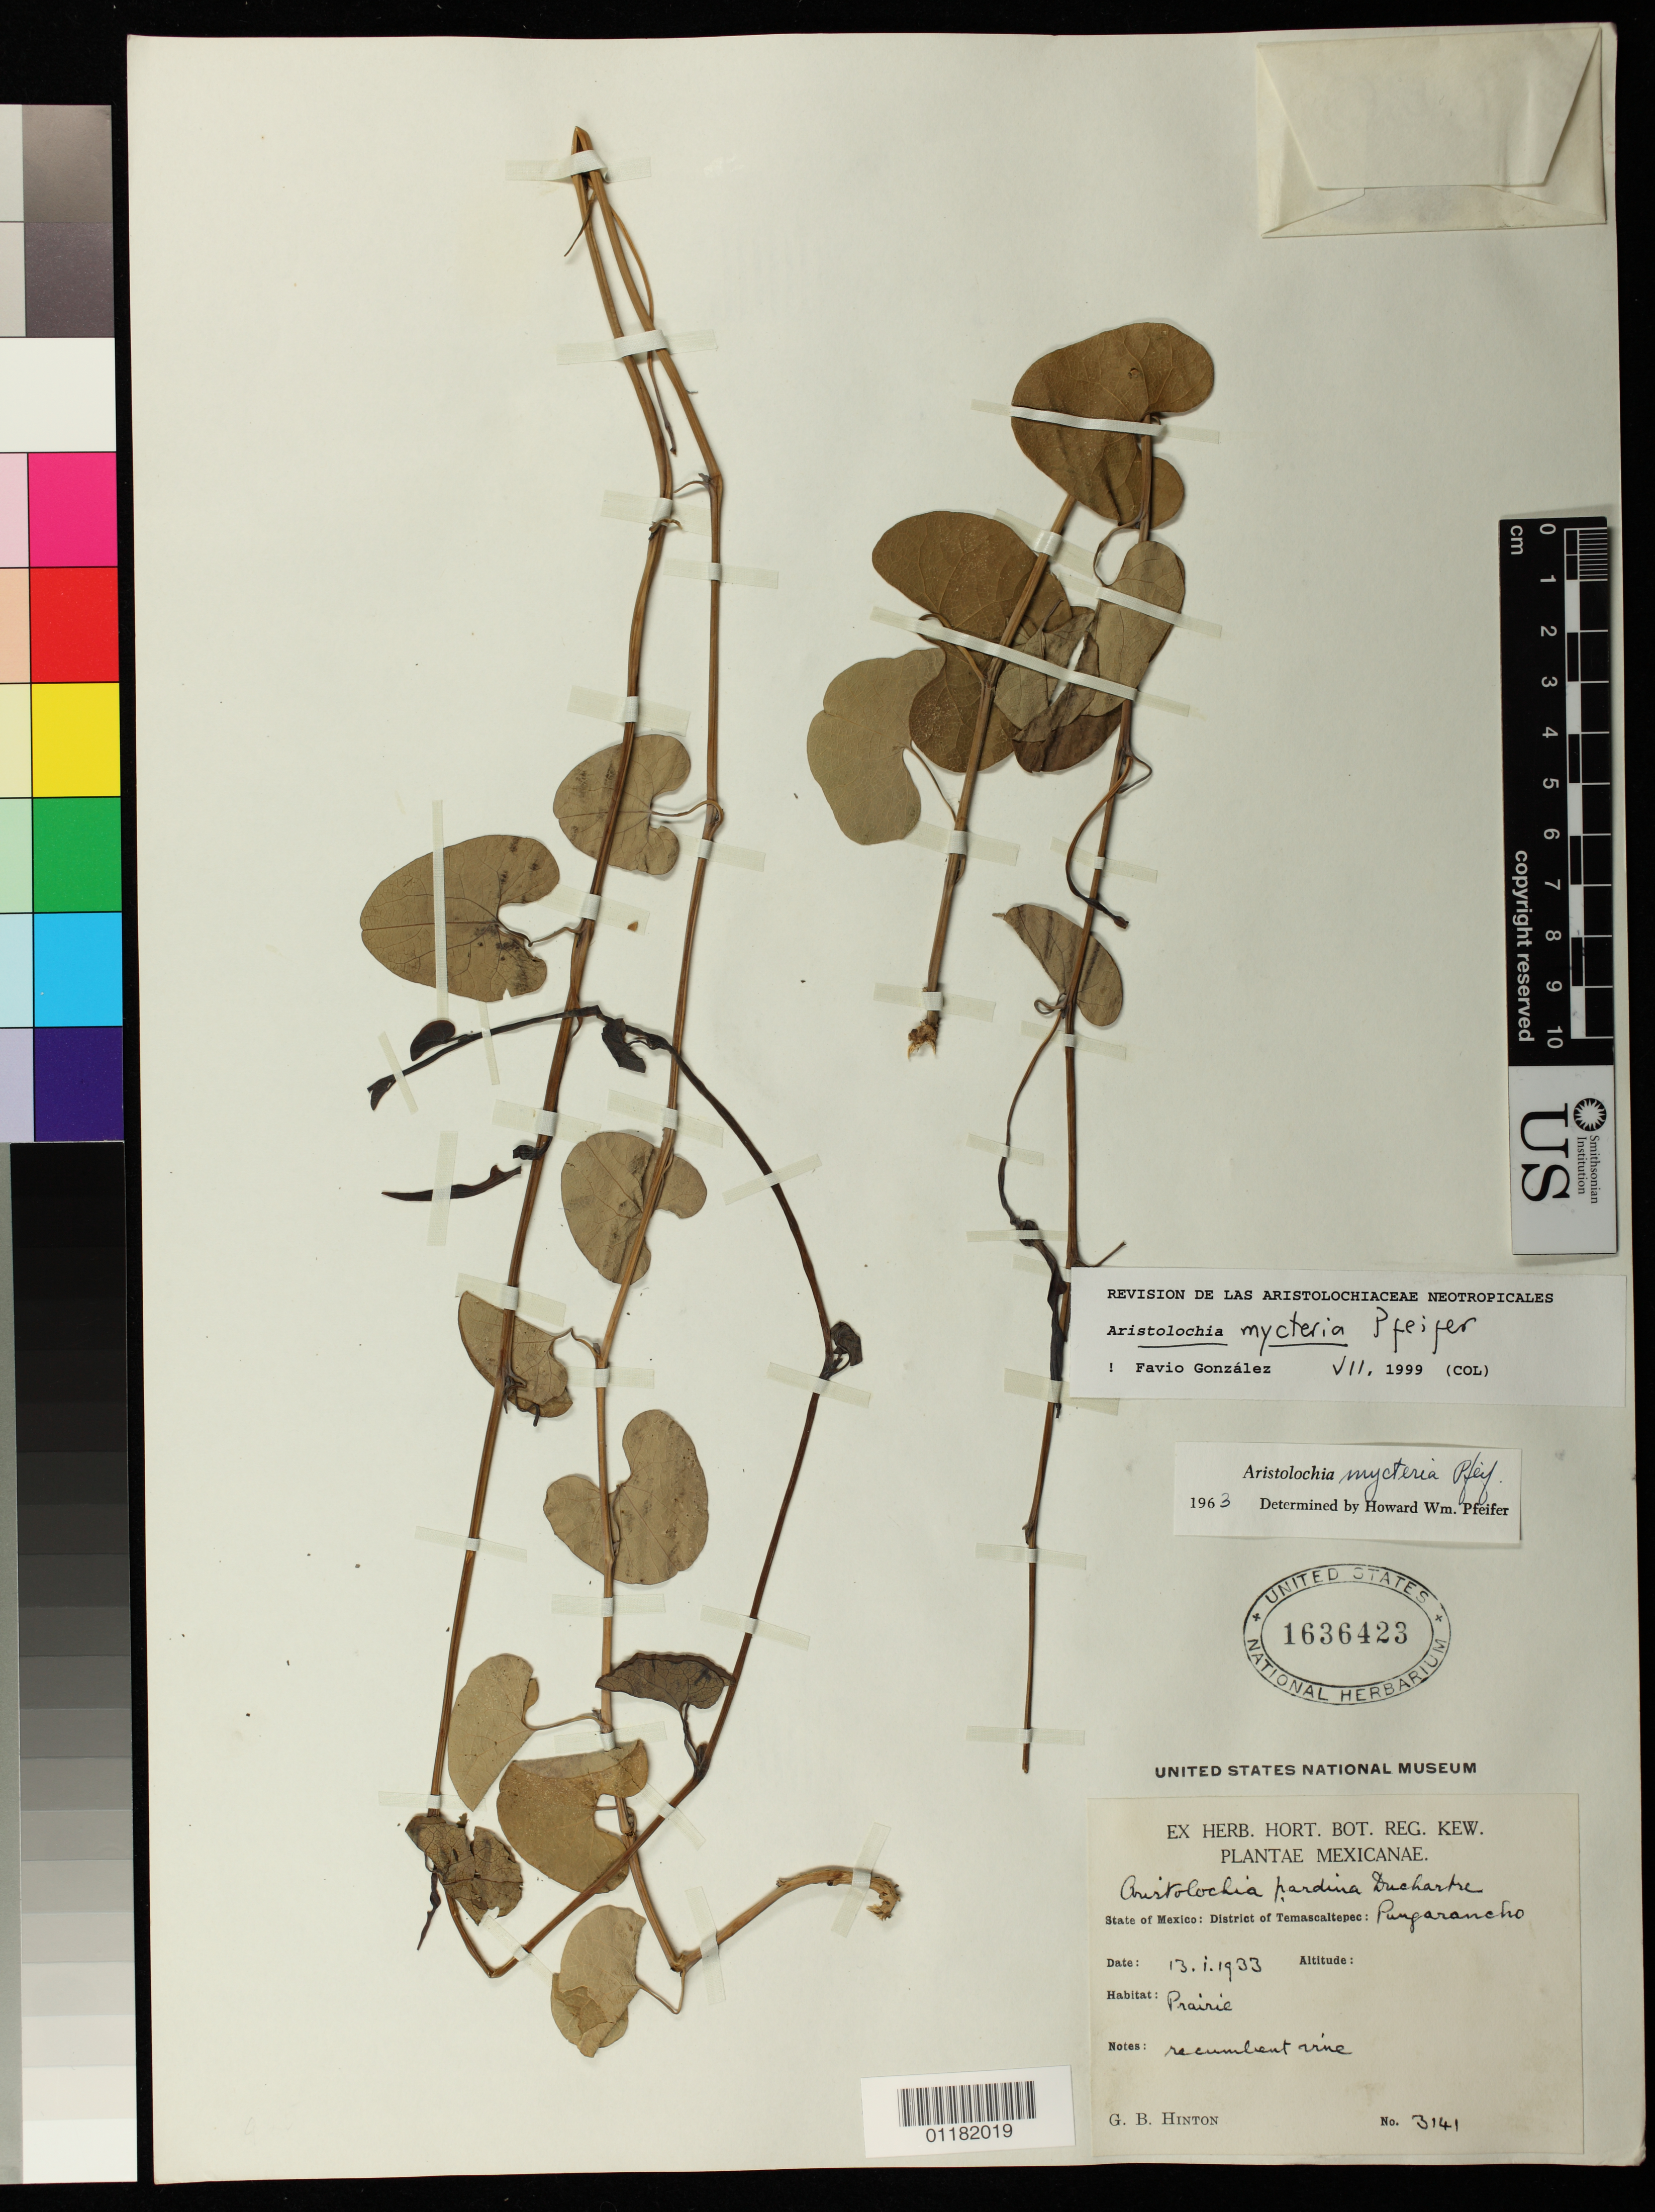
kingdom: Plantae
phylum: Tracheophyta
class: Magnoliopsida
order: Piperales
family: Aristolochiaceae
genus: Aristolochia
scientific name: Aristolochia mycteria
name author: Pfeifer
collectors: G. B. Hinton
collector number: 3141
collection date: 1933-01-13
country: Mexico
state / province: México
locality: District of Temascaltepec: Punparancho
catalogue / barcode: US 1636423